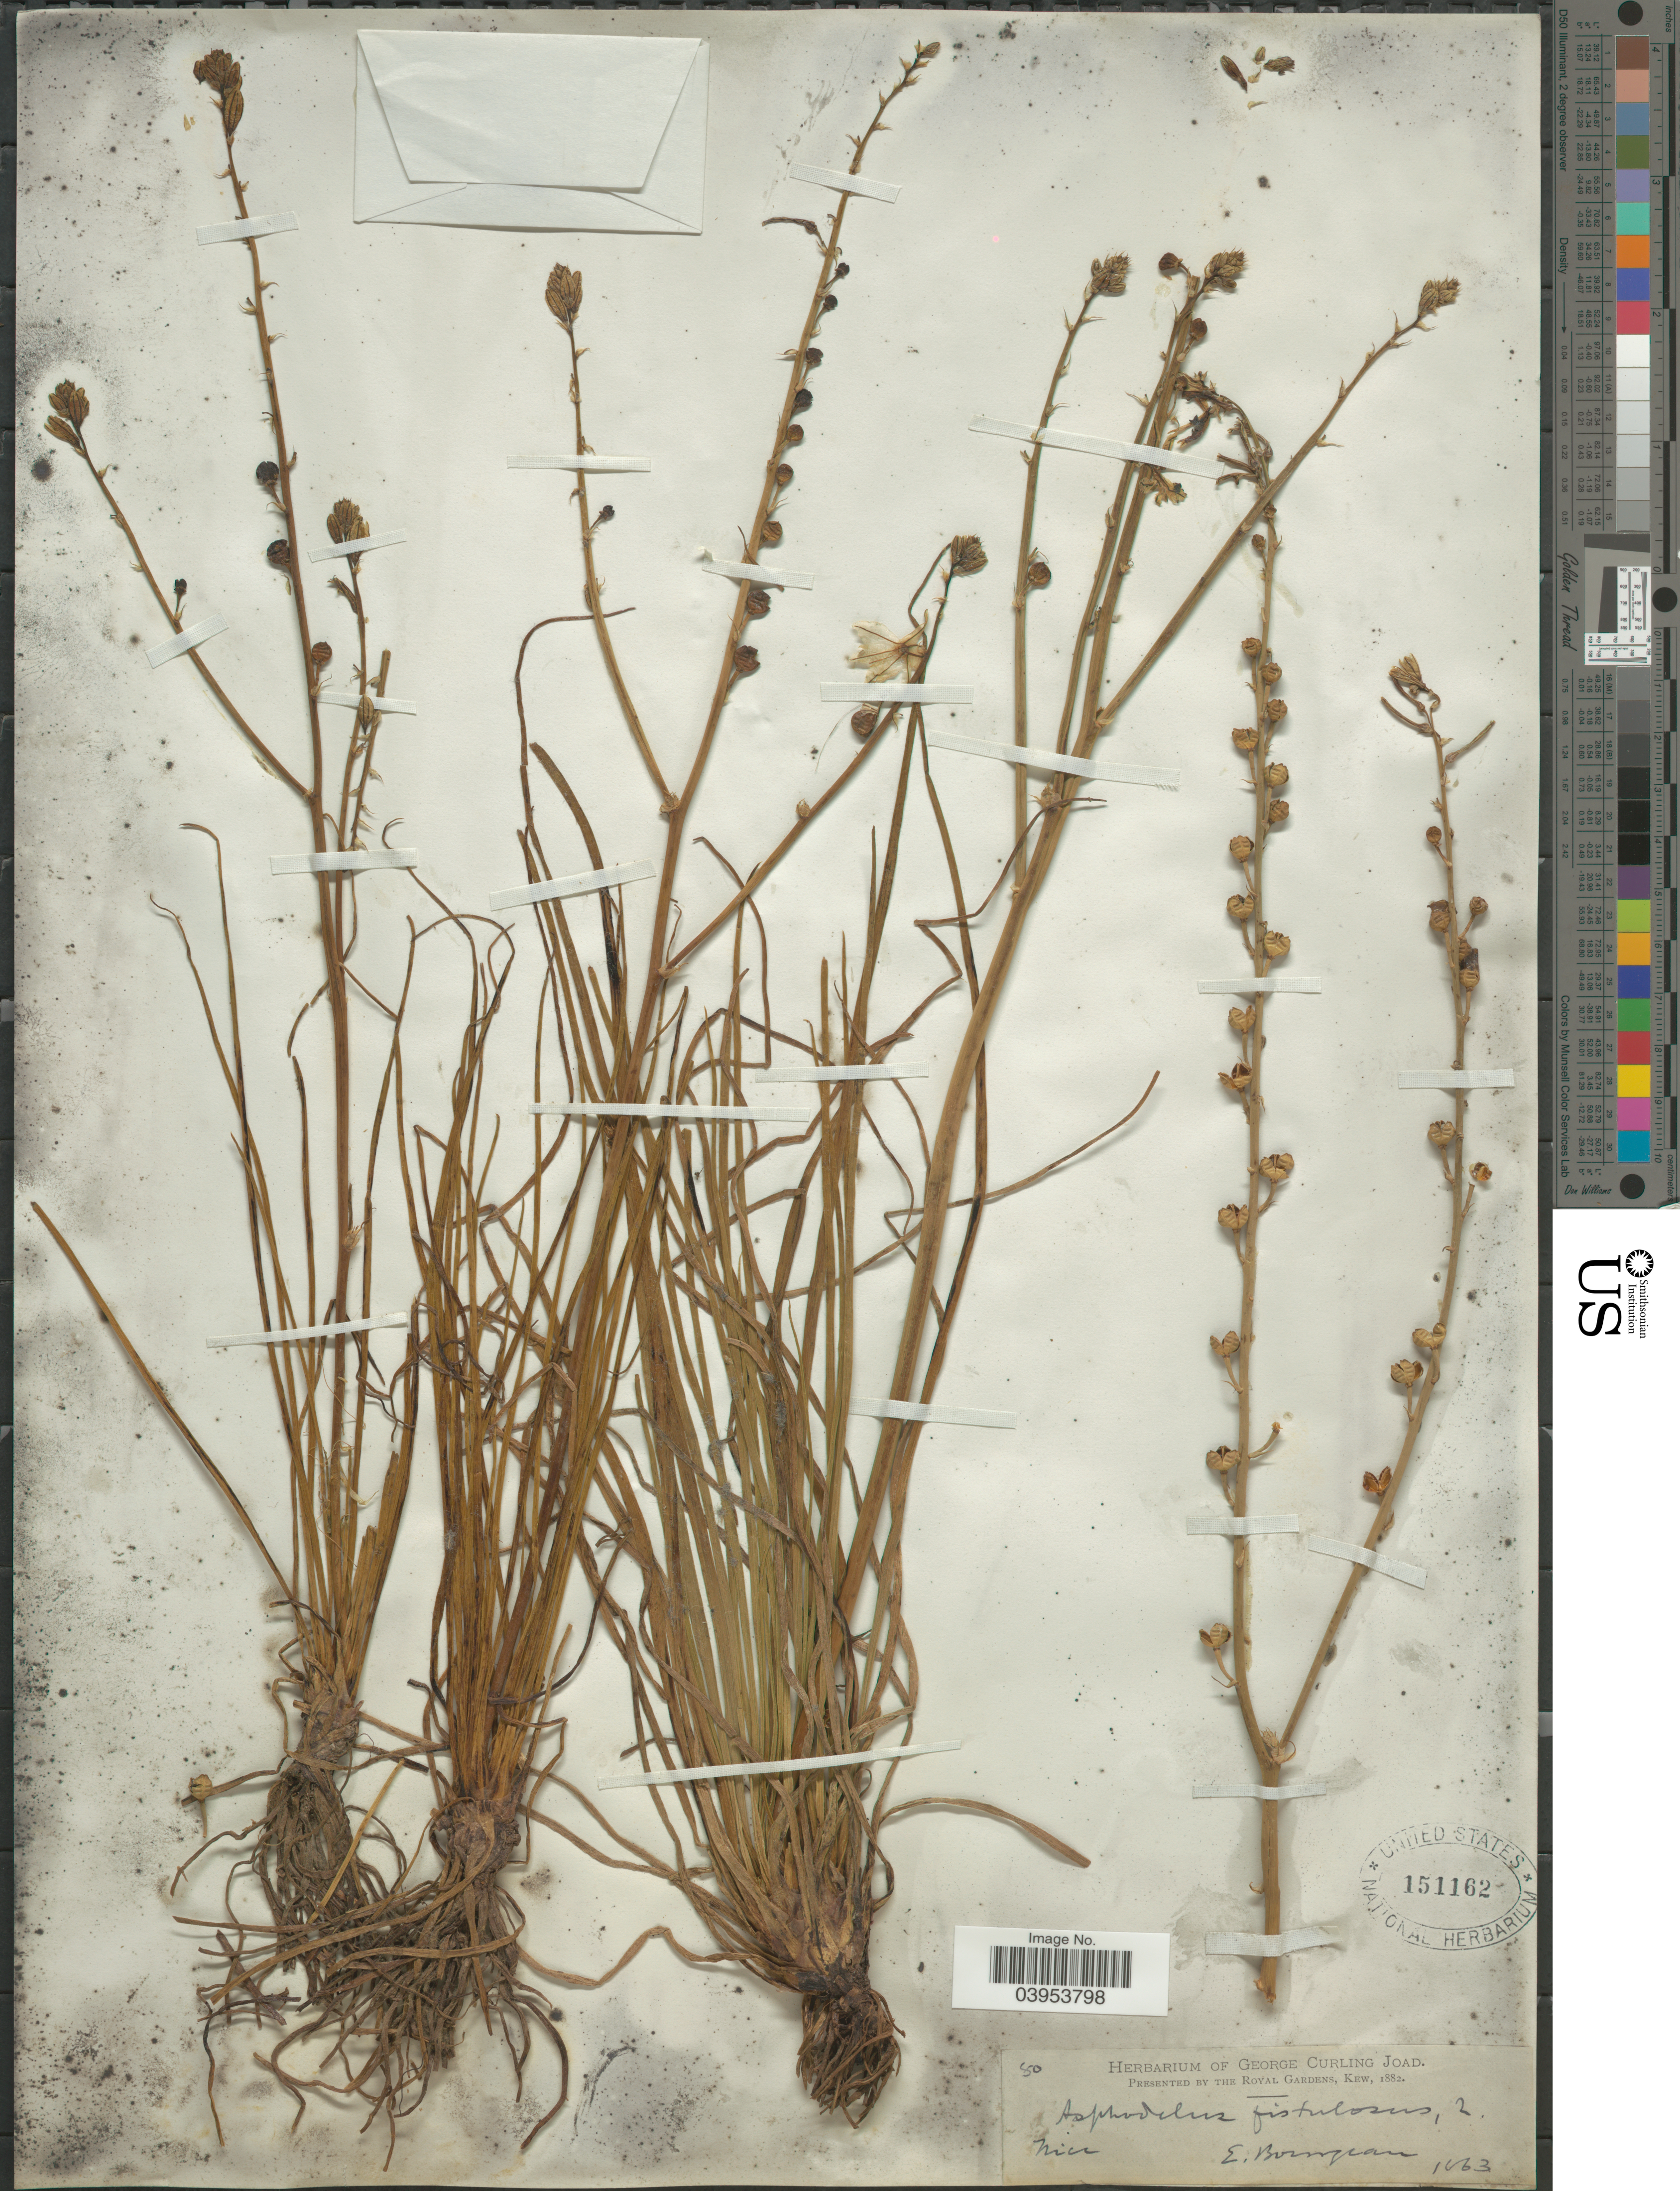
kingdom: Plantae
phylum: Tracheophyta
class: Liliopsida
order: Asparagales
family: Asphodelaceae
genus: Asphodelus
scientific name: Asphodelus fistulosus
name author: L.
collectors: E. Bougeau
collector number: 80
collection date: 1863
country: France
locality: Nice.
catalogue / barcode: US 151162